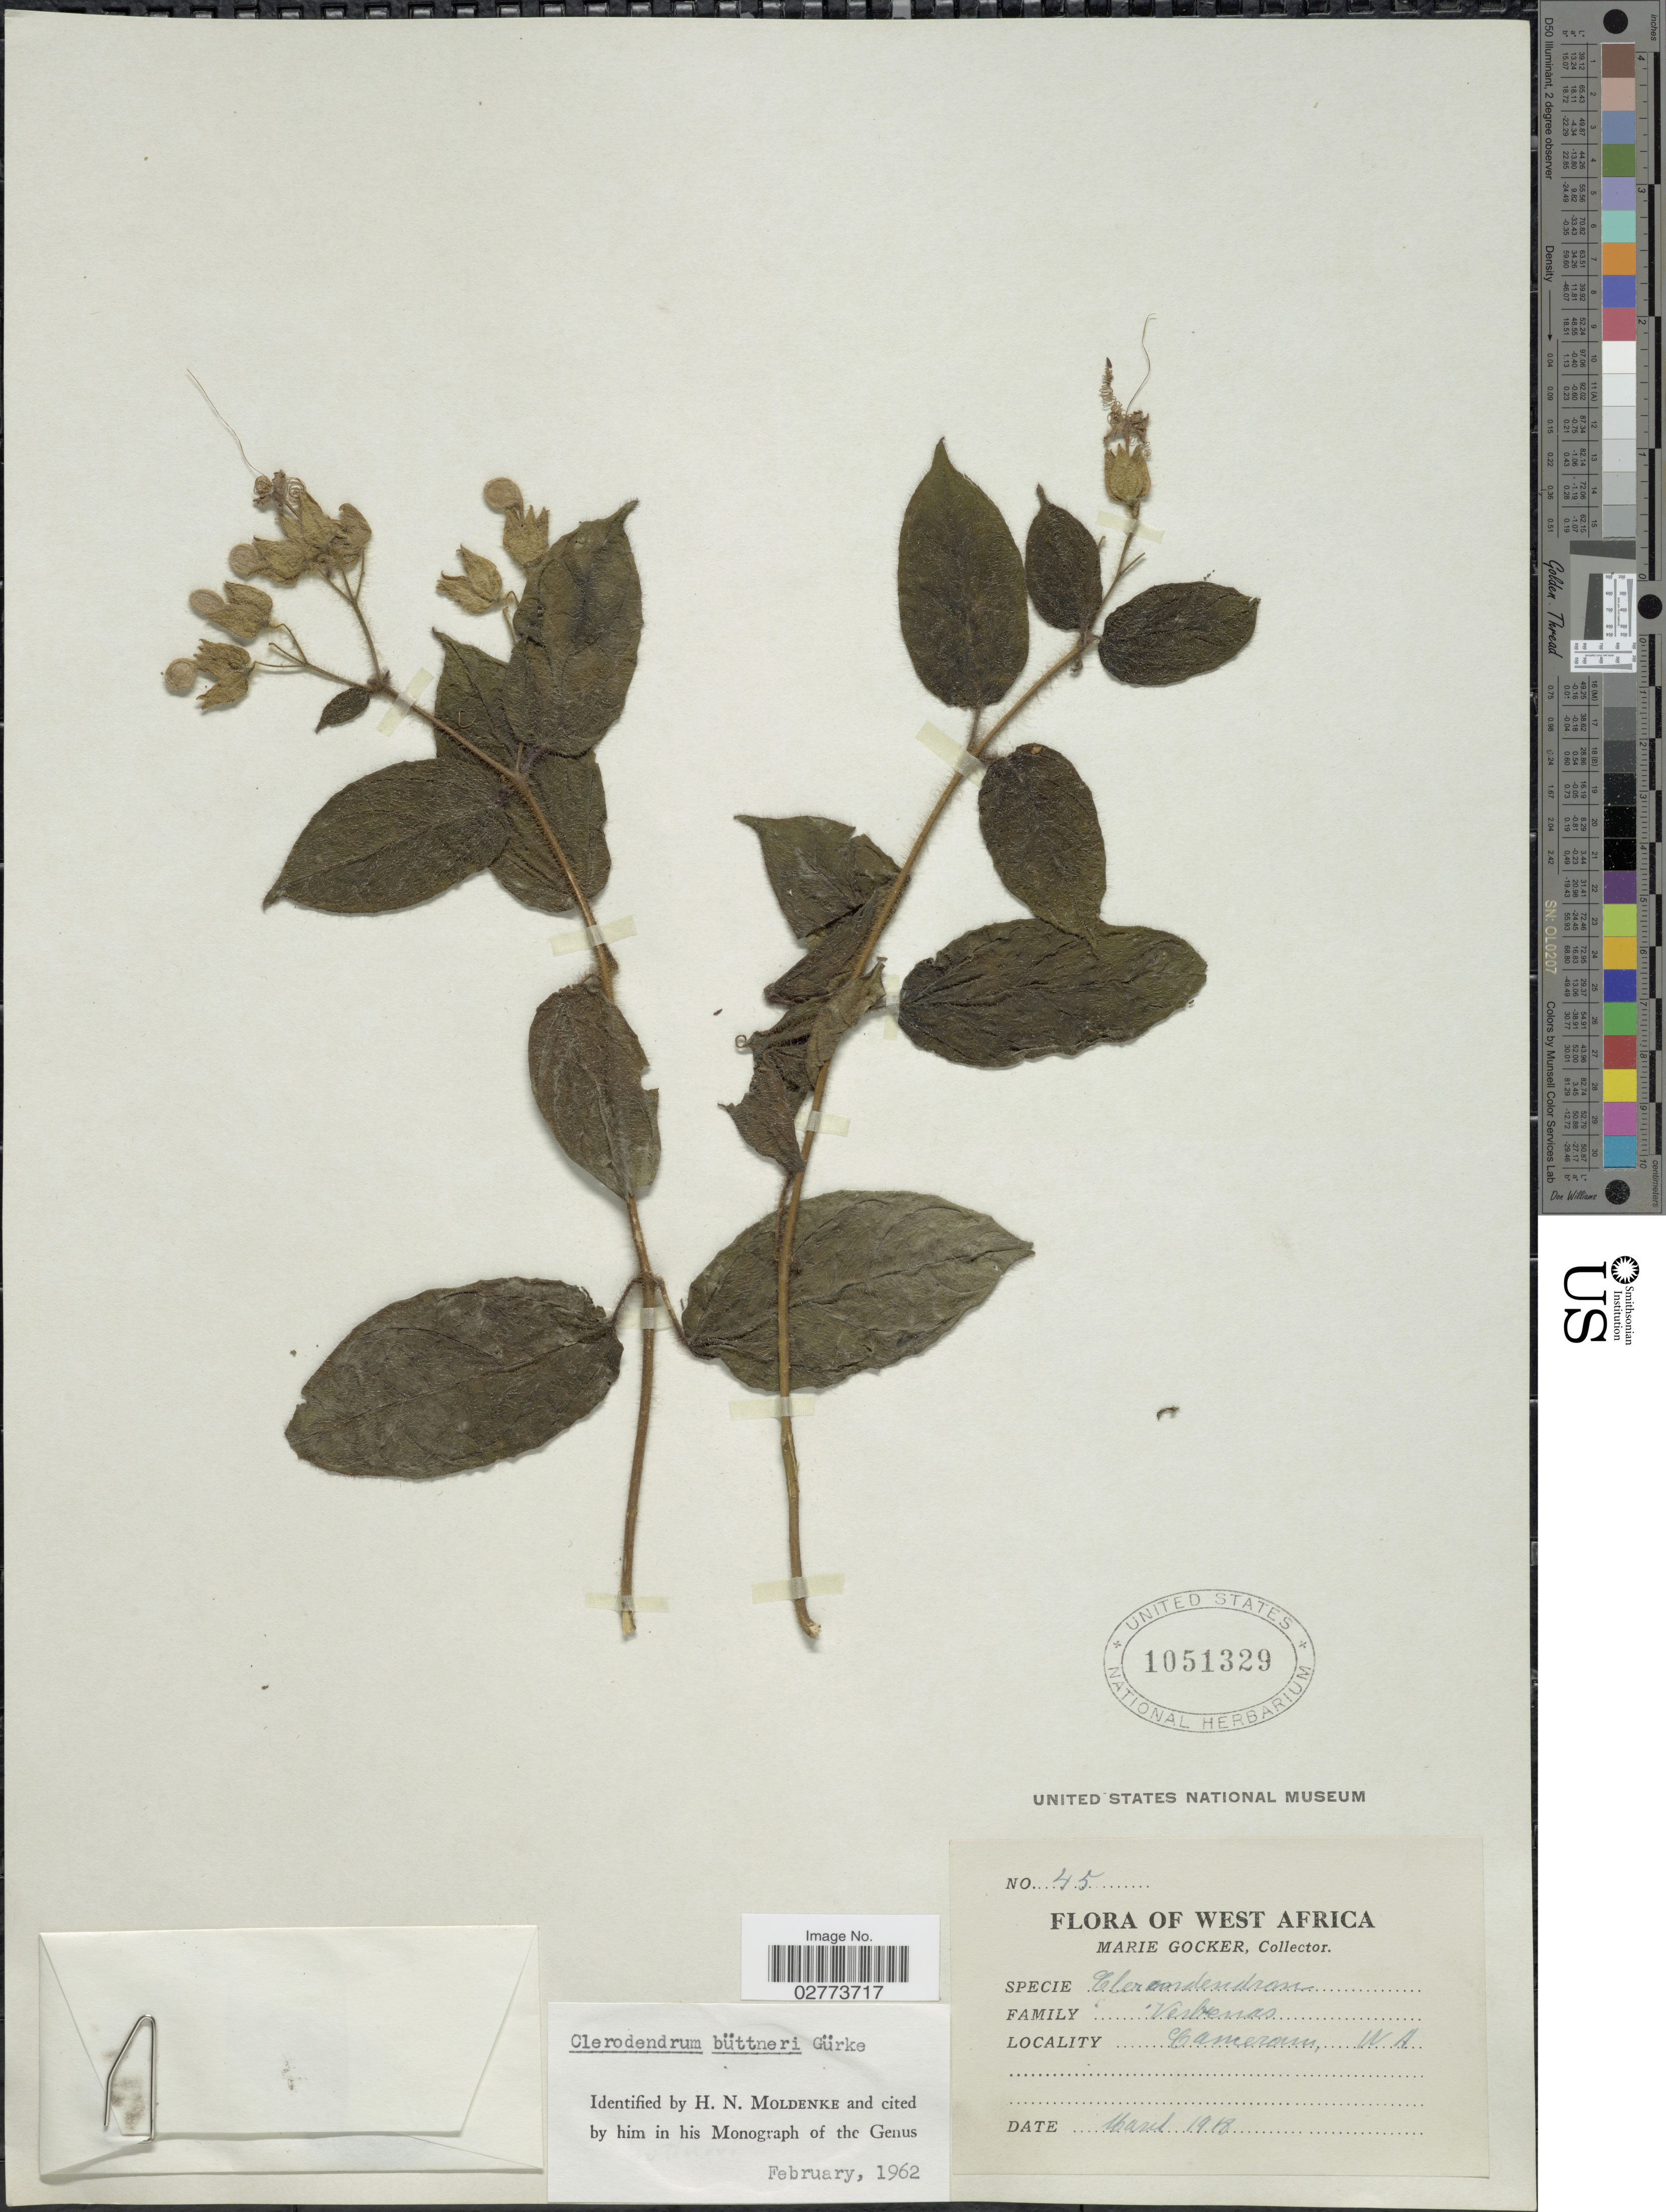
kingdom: Plantae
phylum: Tracheophyta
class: Magnoliopsida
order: Lamiales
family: Lamiaceae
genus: Clerodendrum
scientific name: Clerodendrum buettneri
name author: Gürke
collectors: M. Gocker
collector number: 45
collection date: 1918-03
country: Cameroon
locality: West Africa, W. A.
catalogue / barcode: US 1051329